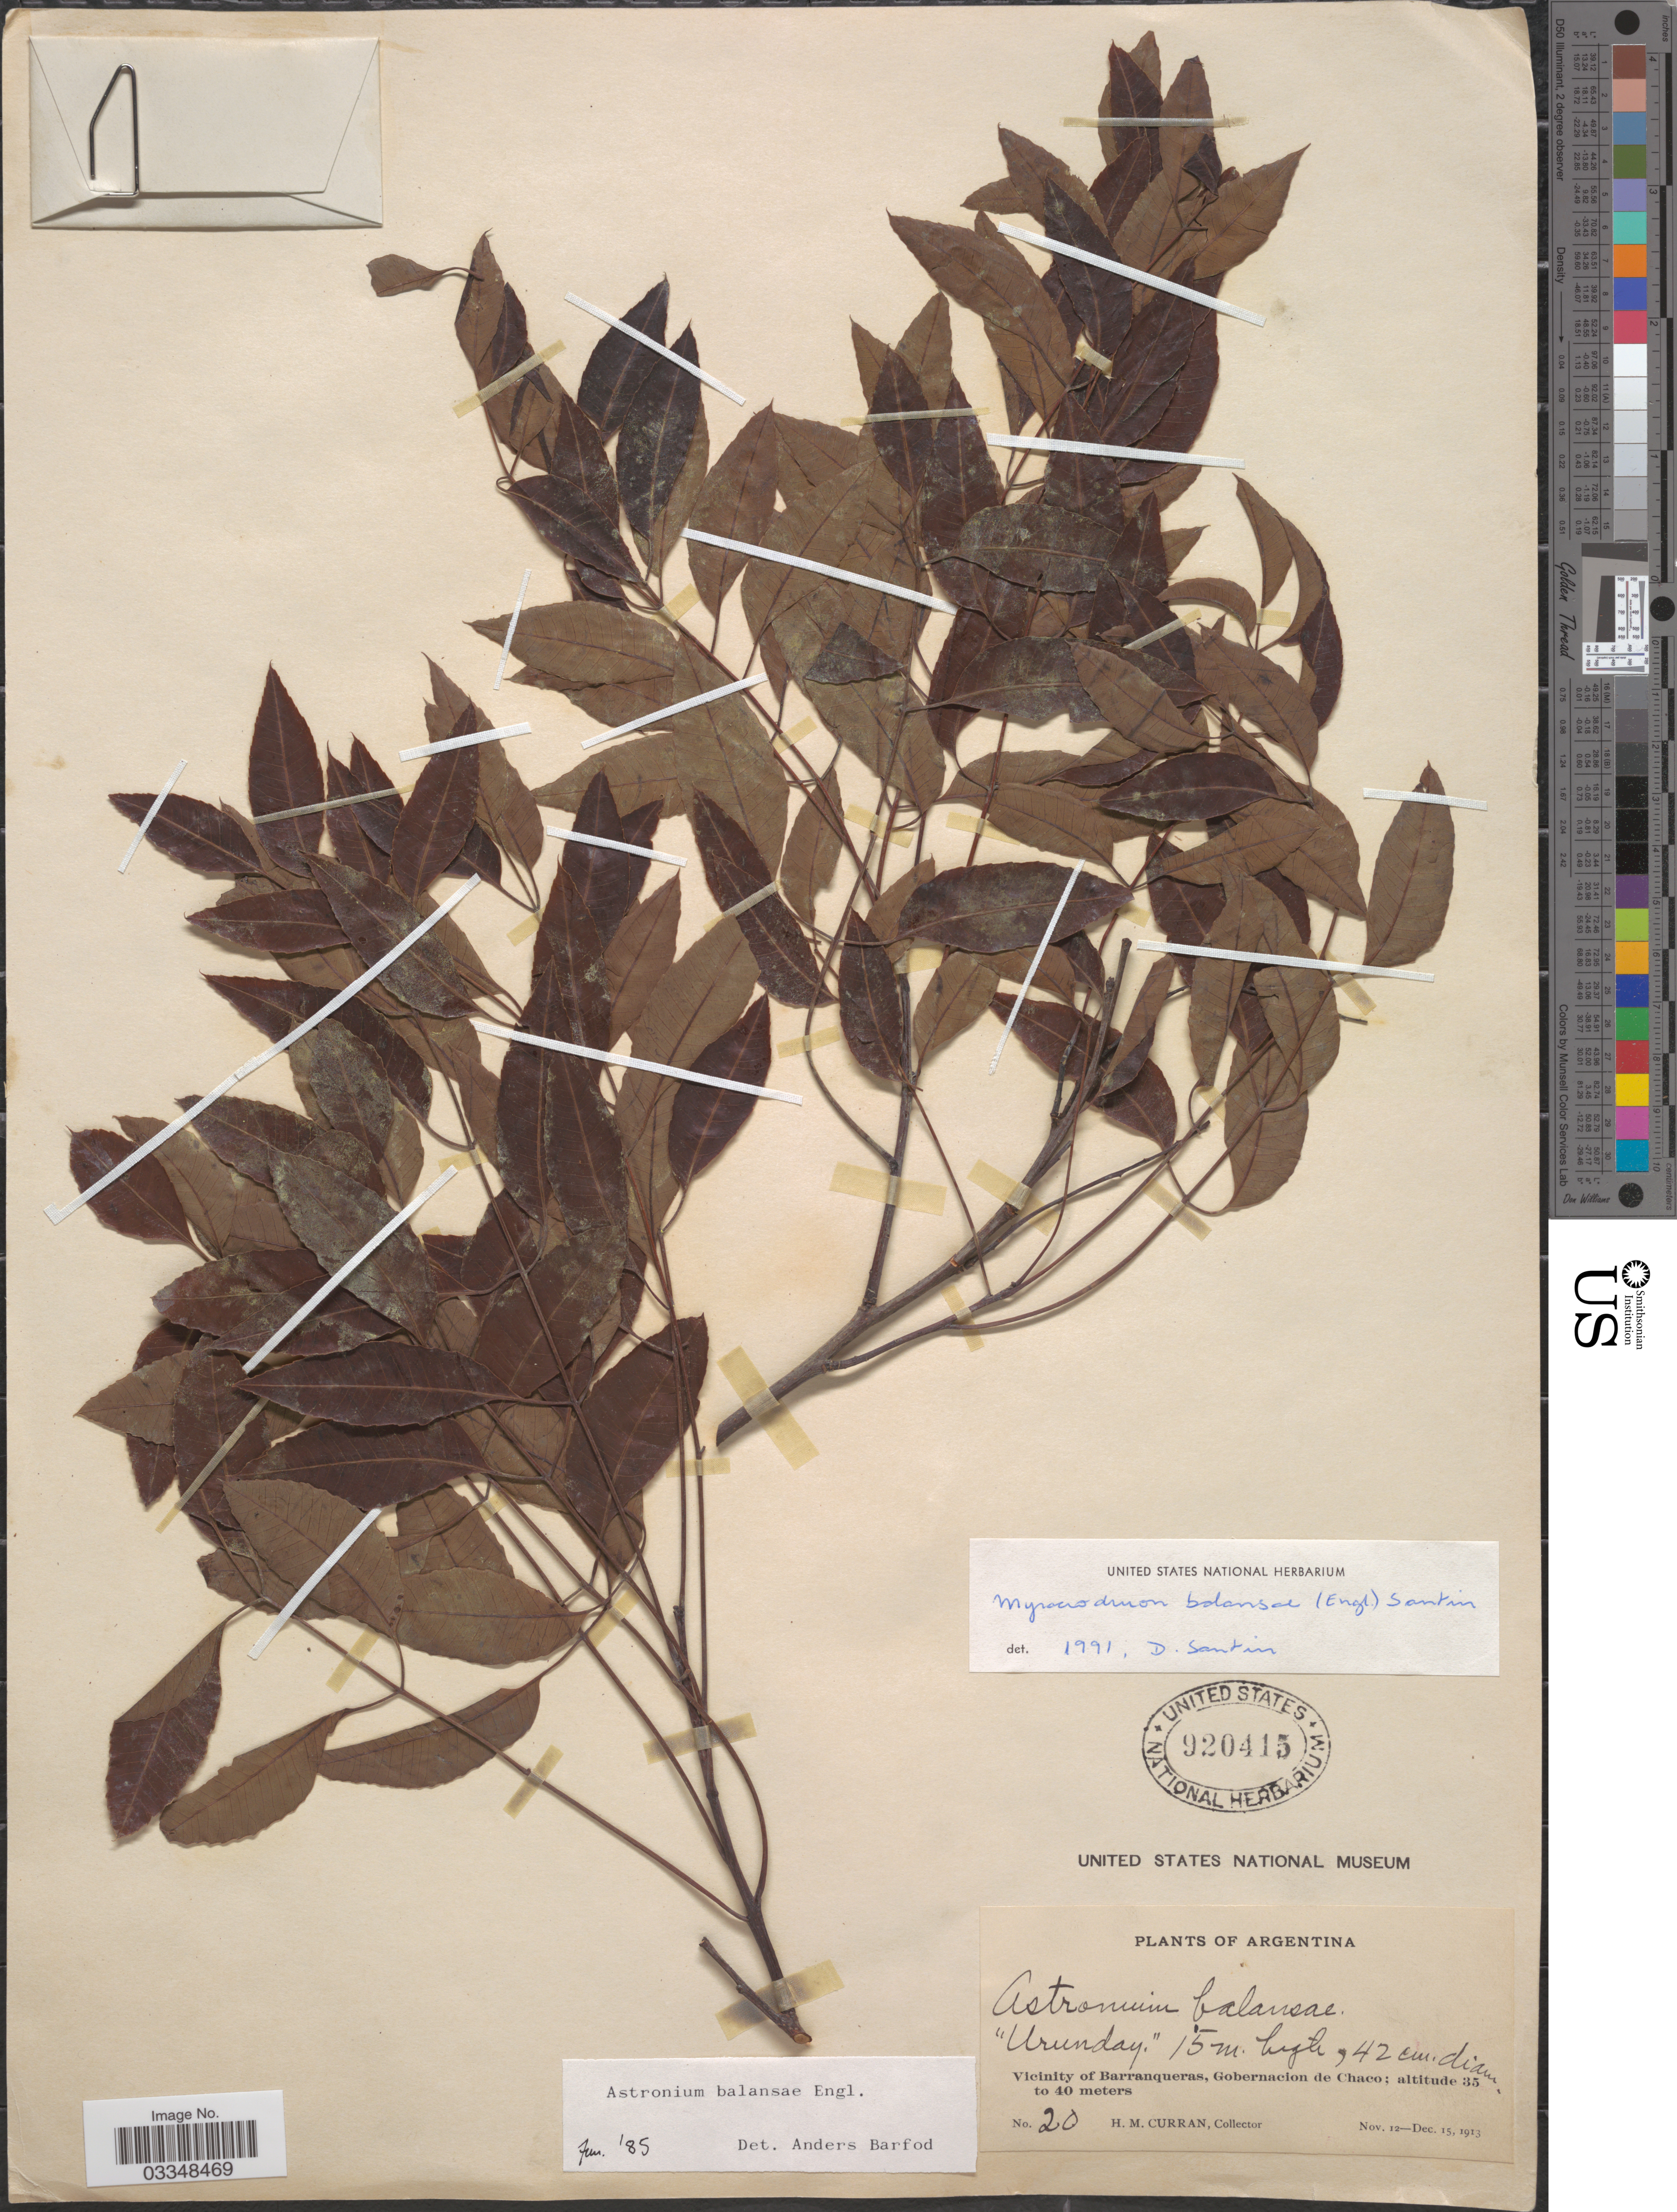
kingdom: Plantae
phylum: Tracheophyta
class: Magnoliopsida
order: Sapindales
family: Anacardiaceae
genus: Myracrodruon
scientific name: Myracrodruon balansae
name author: (Engl.) Santin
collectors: H. M. Curran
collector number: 20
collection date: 1913-11-12/1913-12-15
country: Argentina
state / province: Chaco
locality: Vicinity of Barranqueras, Gobernacion de Chaco.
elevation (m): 35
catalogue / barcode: US 920415